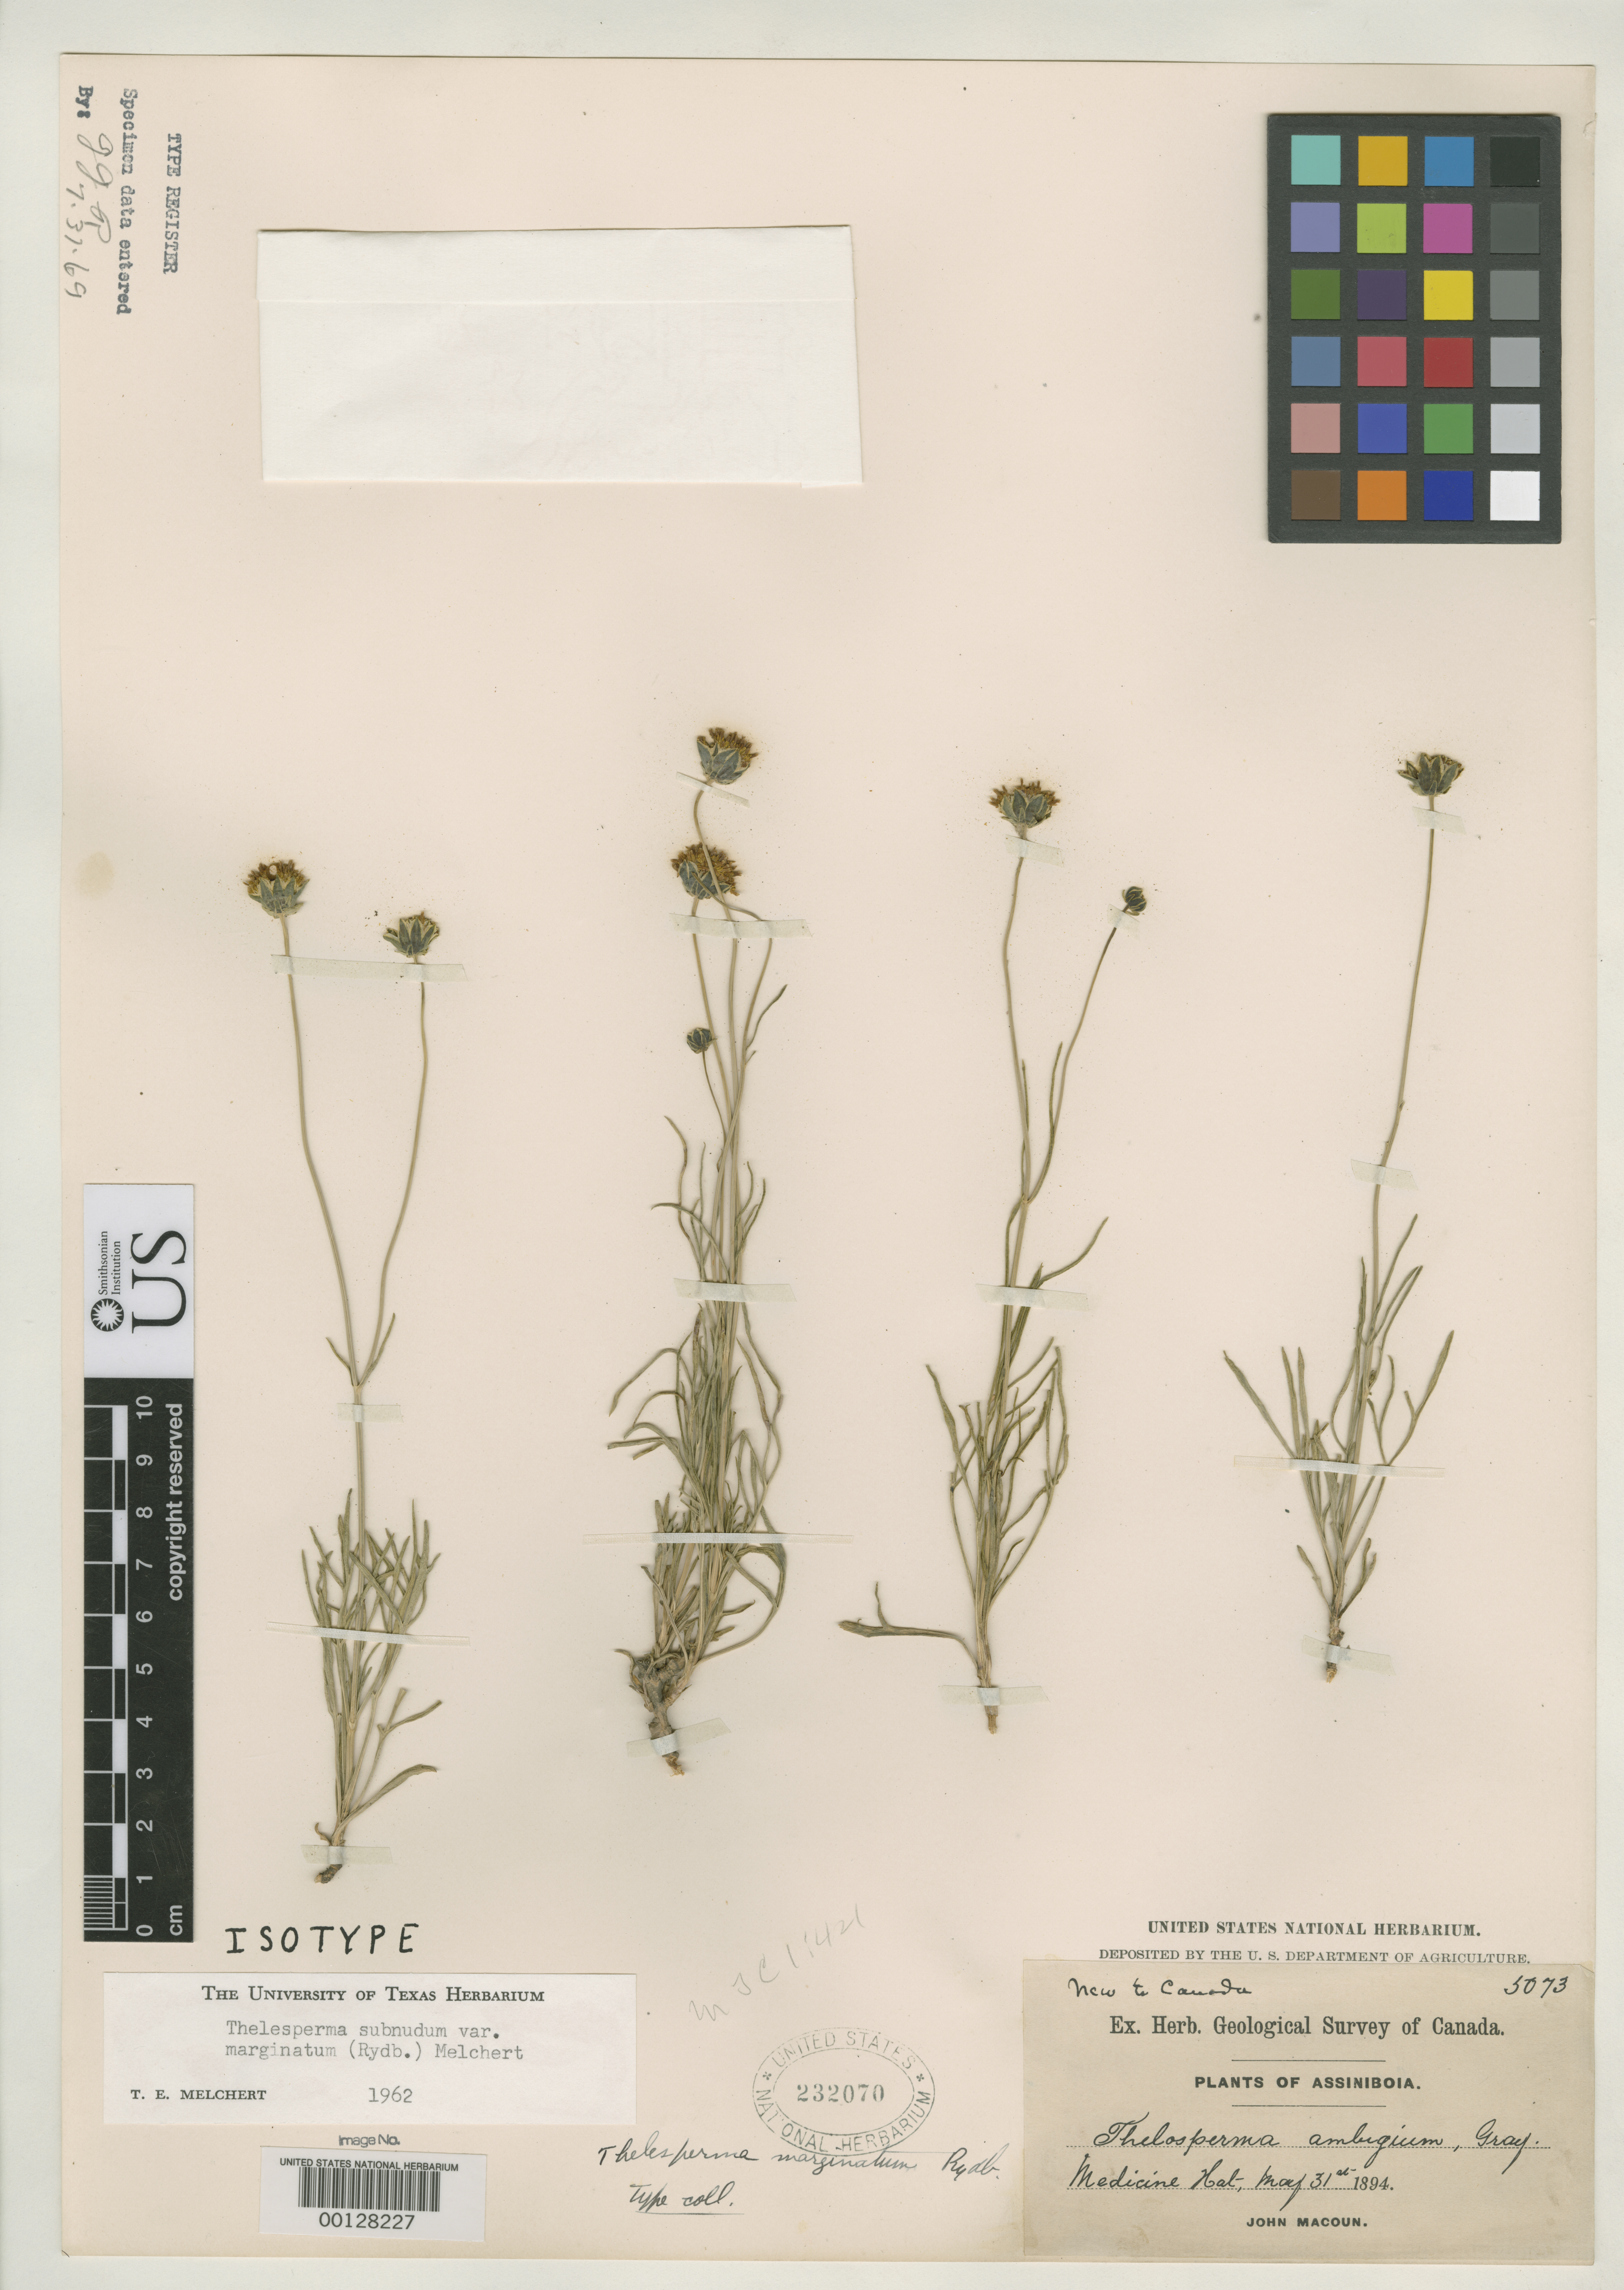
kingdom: Plantae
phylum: Tracheophyta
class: Magnoliopsida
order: Asterales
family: Asteraceae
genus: Thelesperma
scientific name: Thelesperma marginatum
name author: Rydb.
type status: Isotype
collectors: J. M. Macoun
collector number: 5073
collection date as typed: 31 May 1894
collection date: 1894-05-31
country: Canada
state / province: Alberta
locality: Assiniboia, Medicine Hat.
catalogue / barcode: US 232070